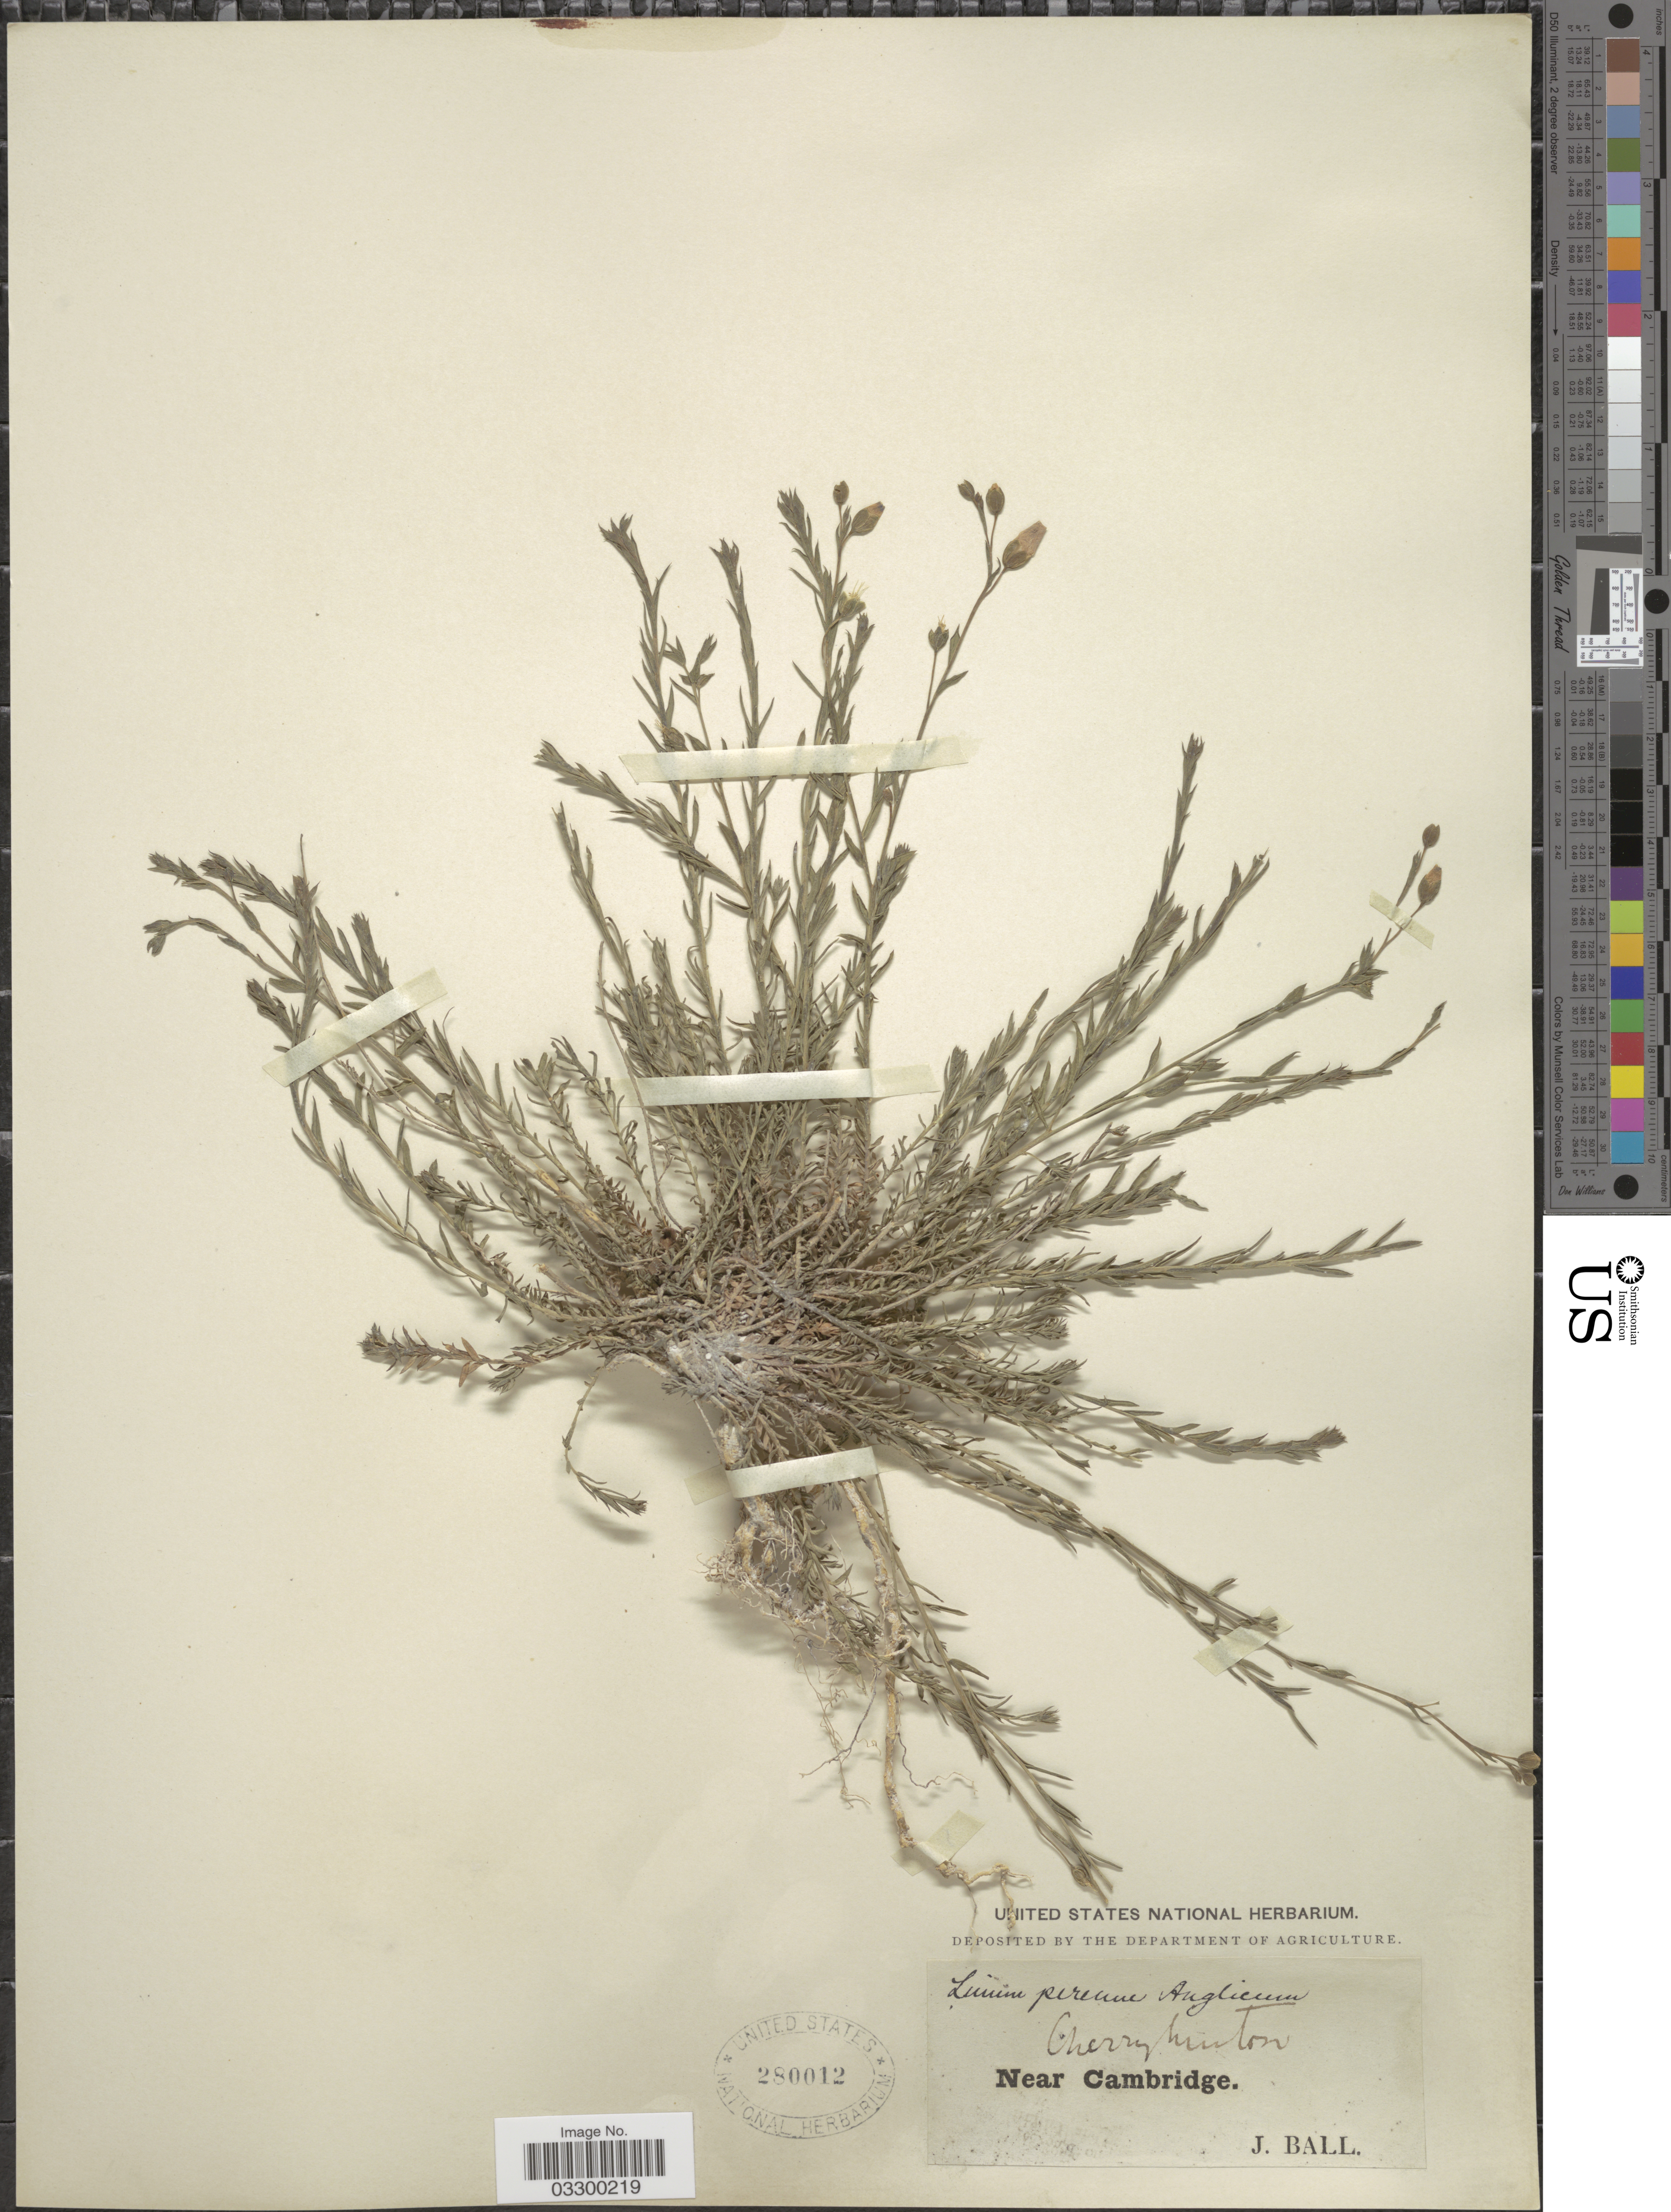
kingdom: Plantae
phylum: Tracheophyta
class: Magnoliopsida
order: Malpighiales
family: Linaceae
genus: Linum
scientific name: Linum perenne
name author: L.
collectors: J. Ball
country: United Kingdom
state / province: England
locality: Cherryhinton. Near Cambridge.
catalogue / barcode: US 280012